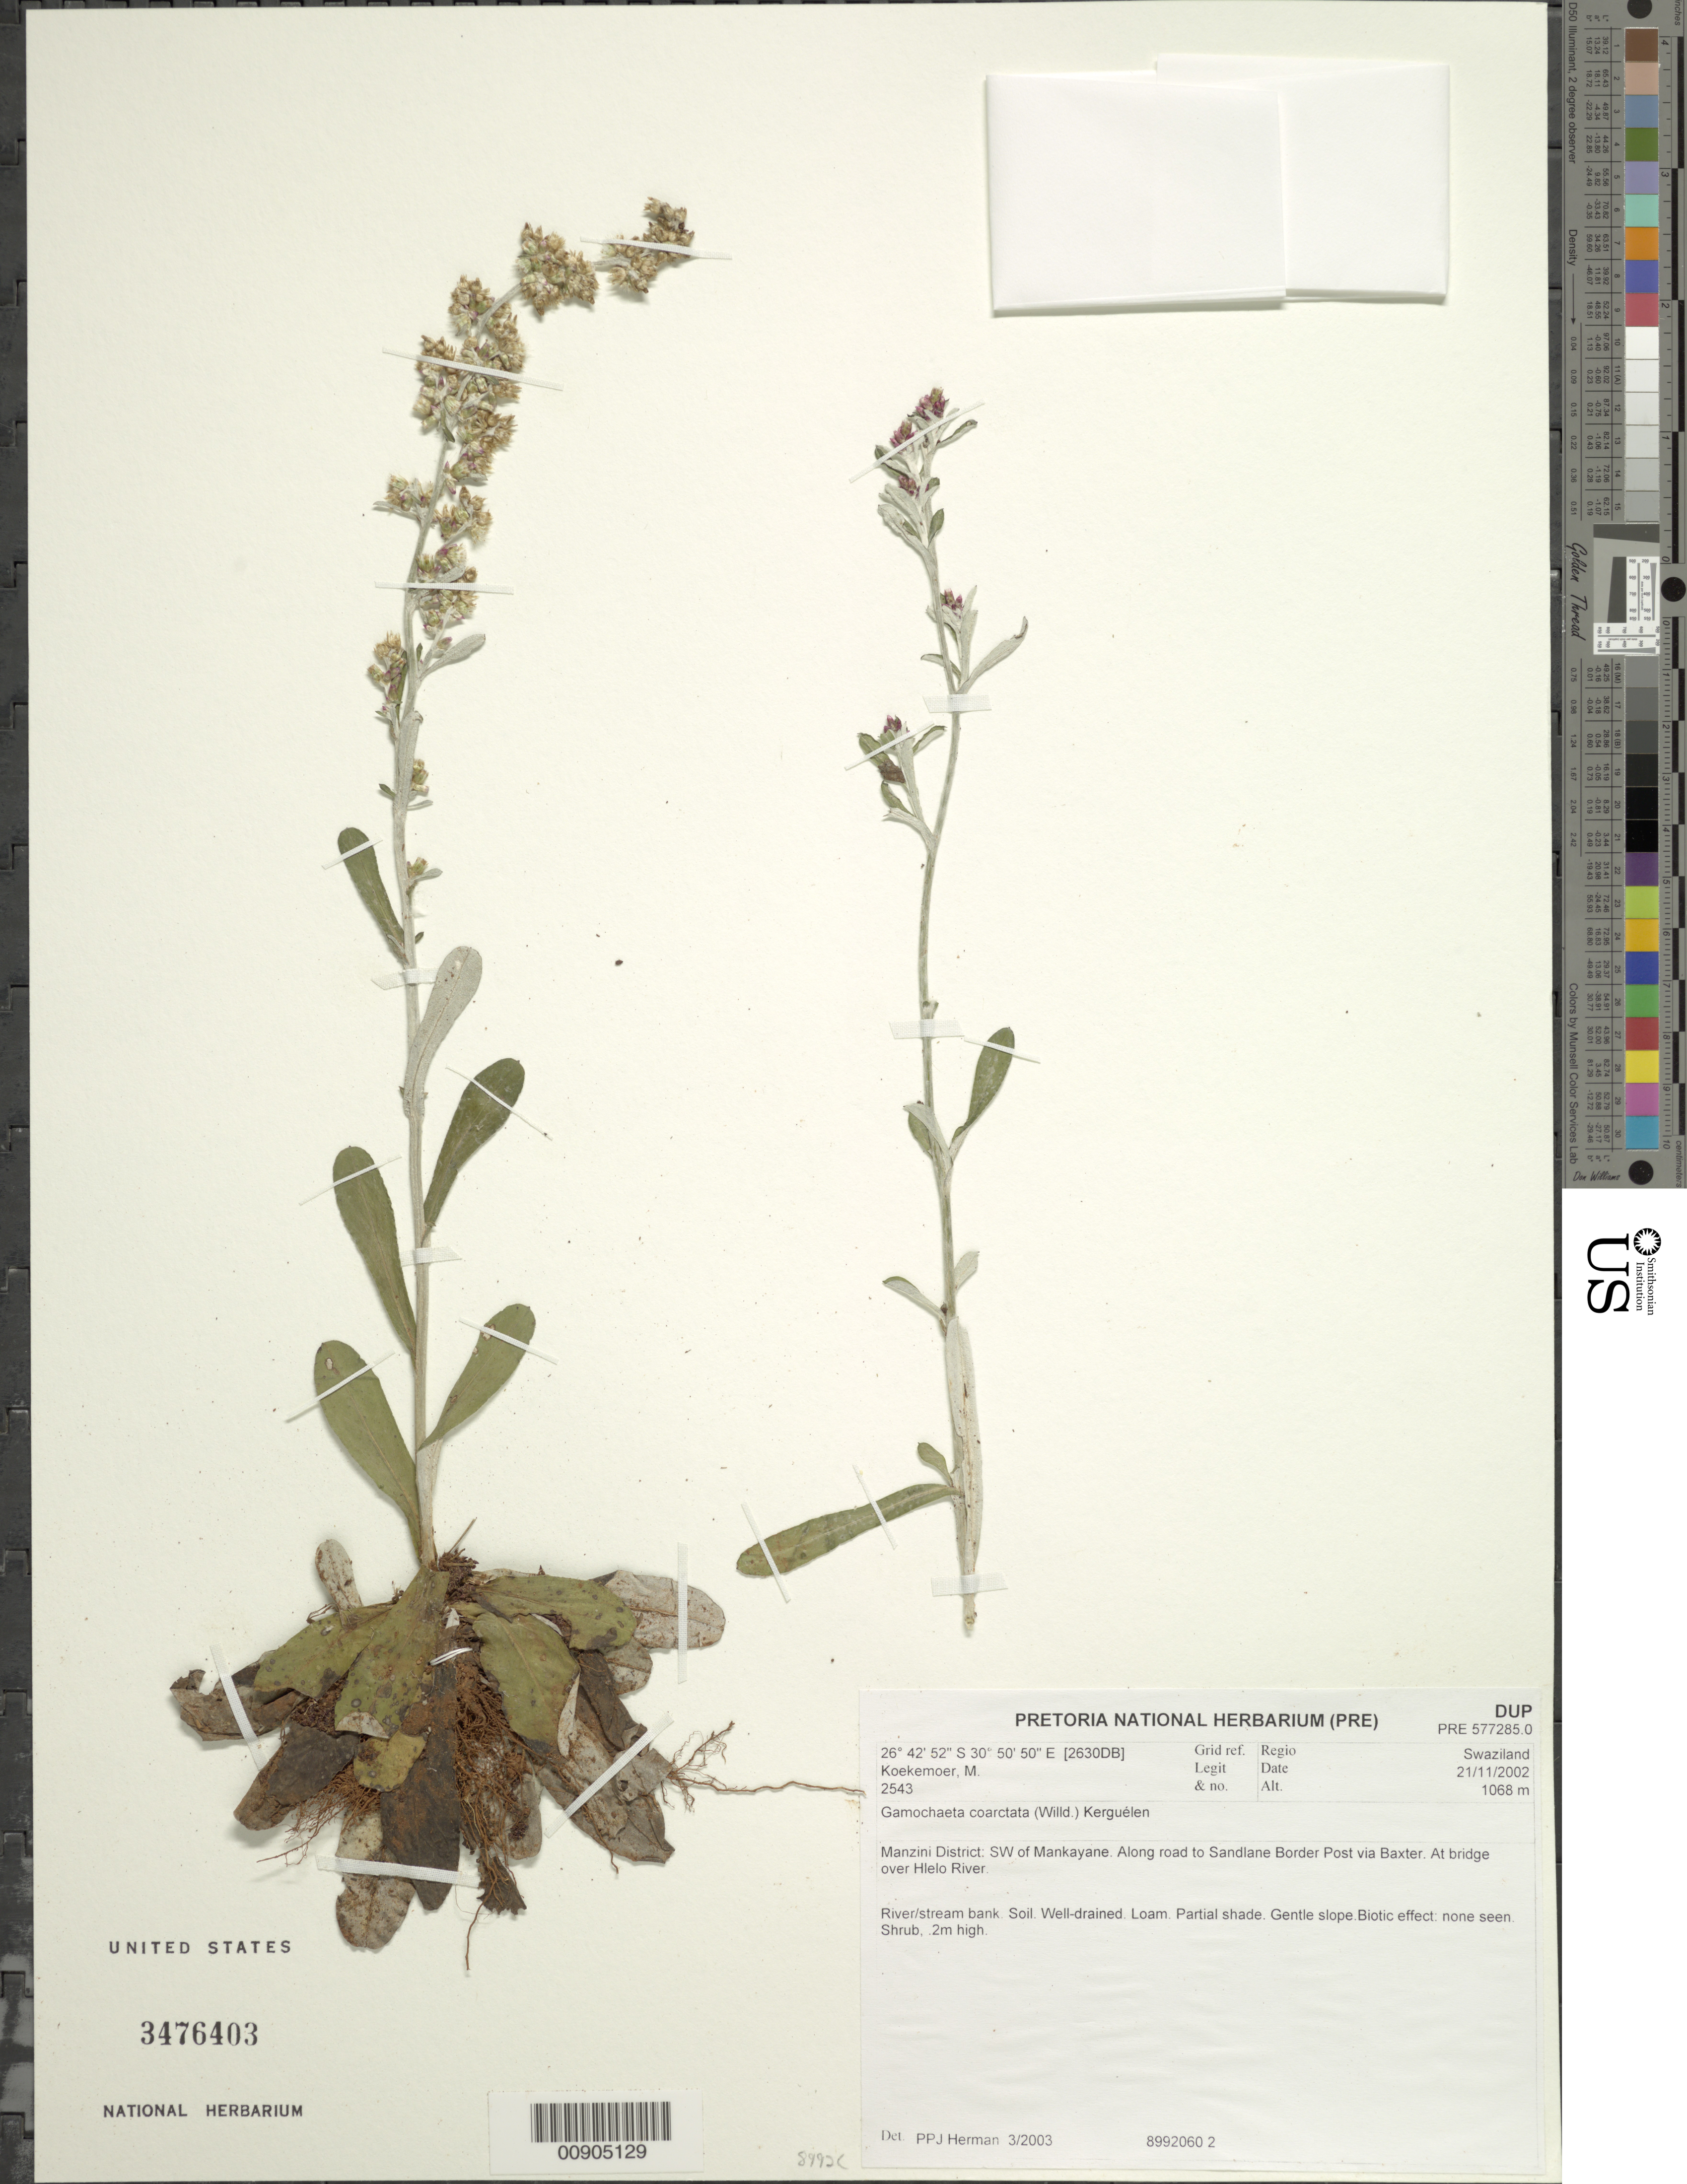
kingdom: Plantae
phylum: Tracheophyta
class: Magnoliopsida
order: Asterales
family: Asteraceae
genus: Gamochaeta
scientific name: Gamochaeta coarctata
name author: (Willd.) Kerguélen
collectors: M. Koekemoer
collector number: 2543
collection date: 2002-11-21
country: Eswatini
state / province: Manzini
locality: Sw of Mankayane. Along road to Sandlane Border Post via Baxter. At Bridge over Hlelo River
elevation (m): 1068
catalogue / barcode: US 3476403